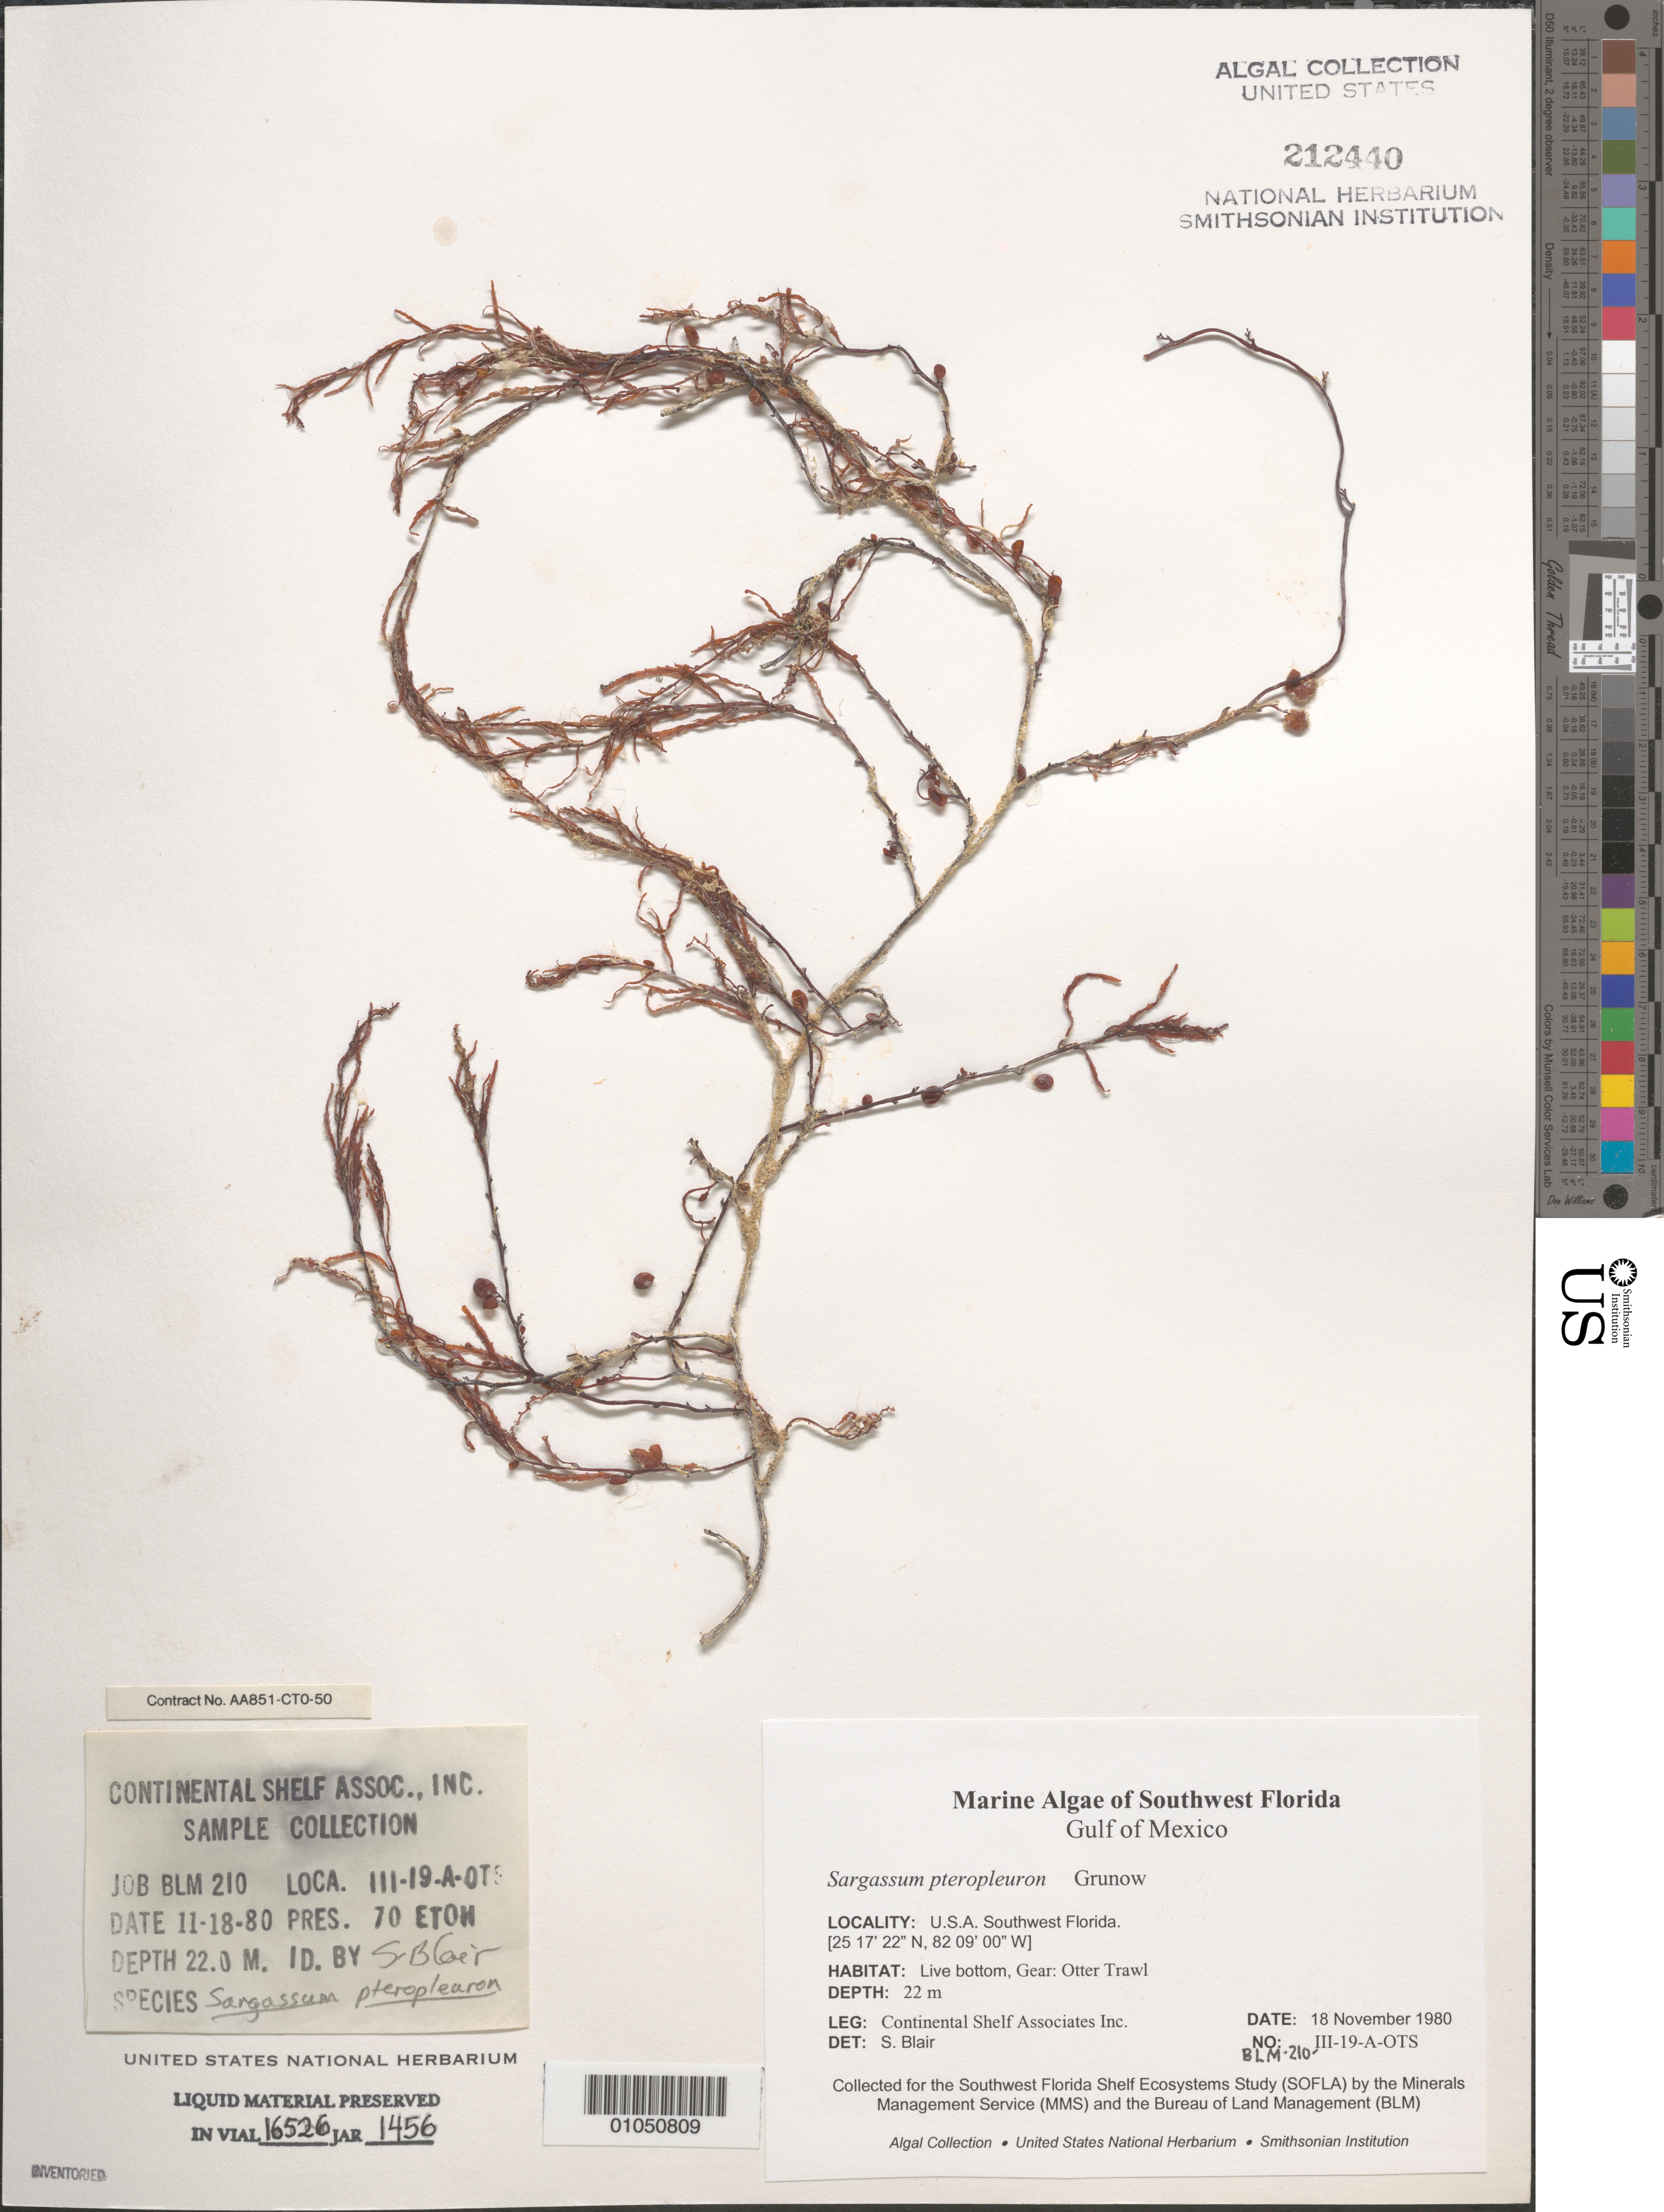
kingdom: Chromista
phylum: Ochrophyta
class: Phaeophyceae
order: Fucales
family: Sargassaceae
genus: Sargassum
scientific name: Sargassum pteropleuron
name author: Grunow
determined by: Blair, S. M.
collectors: Continental Shelf Associates for the MMS/BLM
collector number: BLM-210-III-19-A-OTS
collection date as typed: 18 Nov 1980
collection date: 1980-11-18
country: United States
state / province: Florida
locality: Gulf of Mexico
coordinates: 25 17'22"N, 82 09'00"W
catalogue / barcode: US 212440